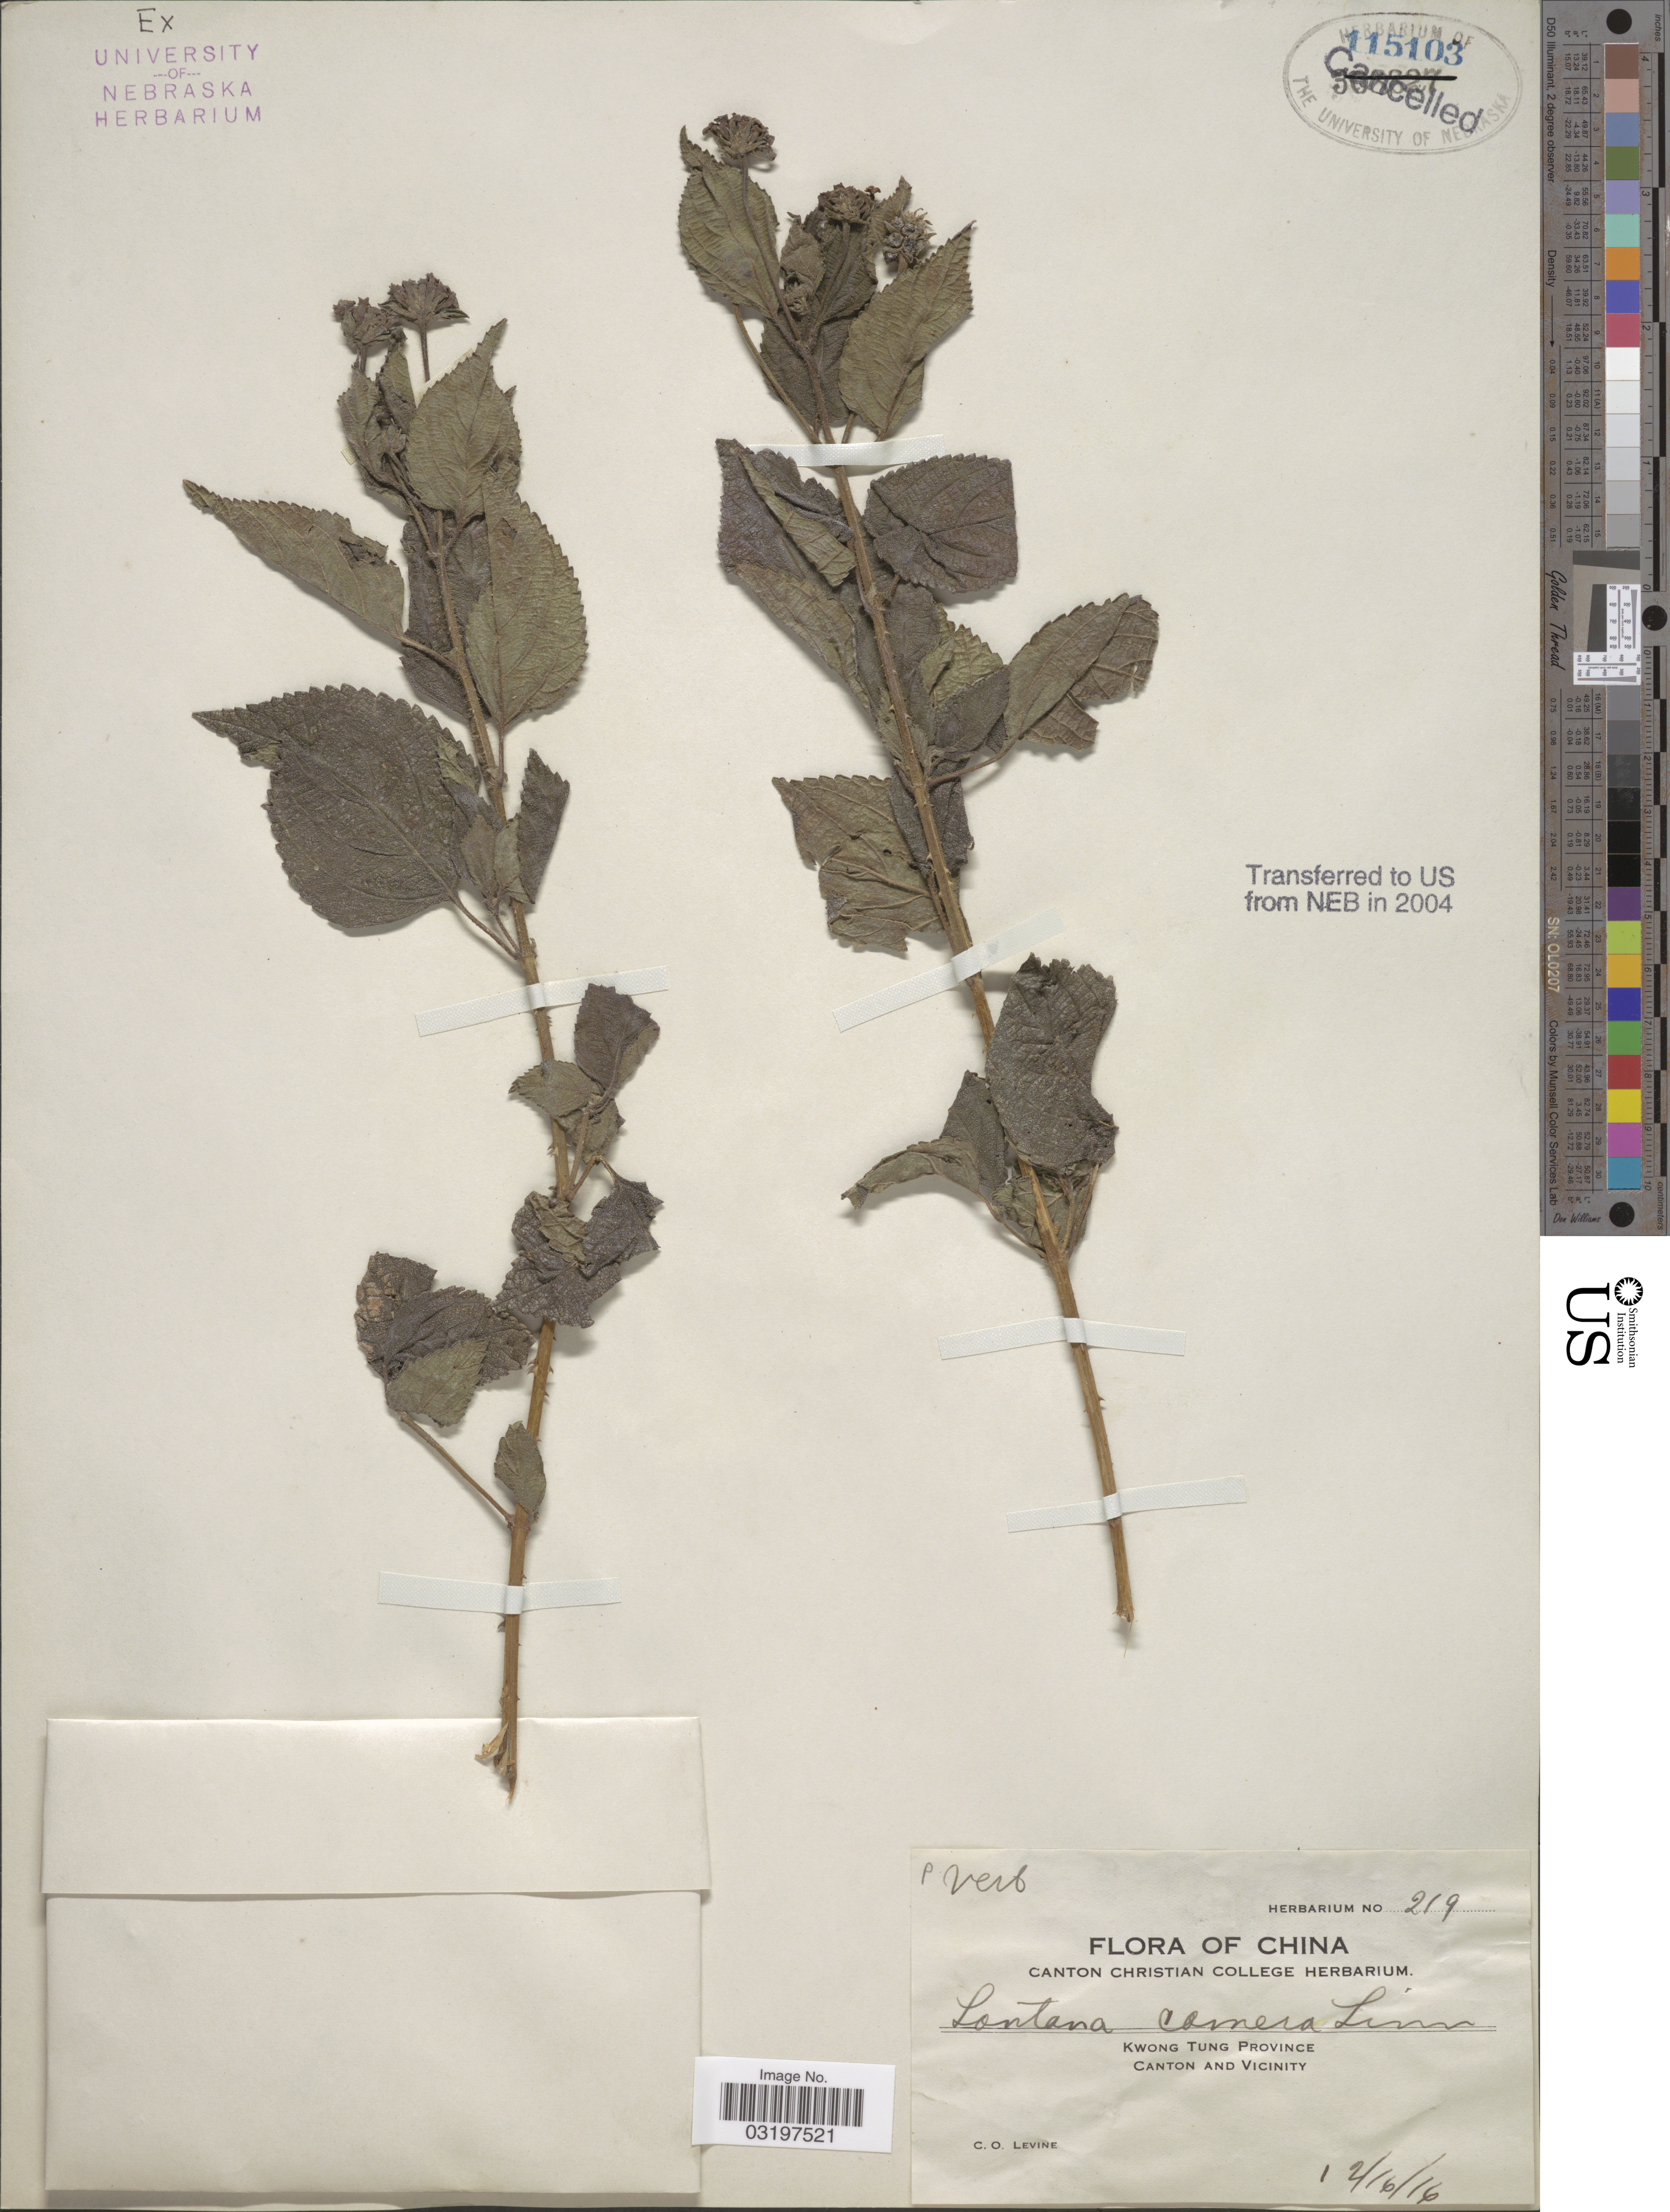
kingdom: Plantae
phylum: Tracheophyta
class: Magnoliopsida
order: Lamiales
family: Verbenaceae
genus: Lantana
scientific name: Lantana camara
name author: L.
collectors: C. O. Levine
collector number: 219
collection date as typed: Transcribed d/m/y: 16/12/16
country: China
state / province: Guangdong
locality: Kwong Tung Province. Canton and Vicinity.